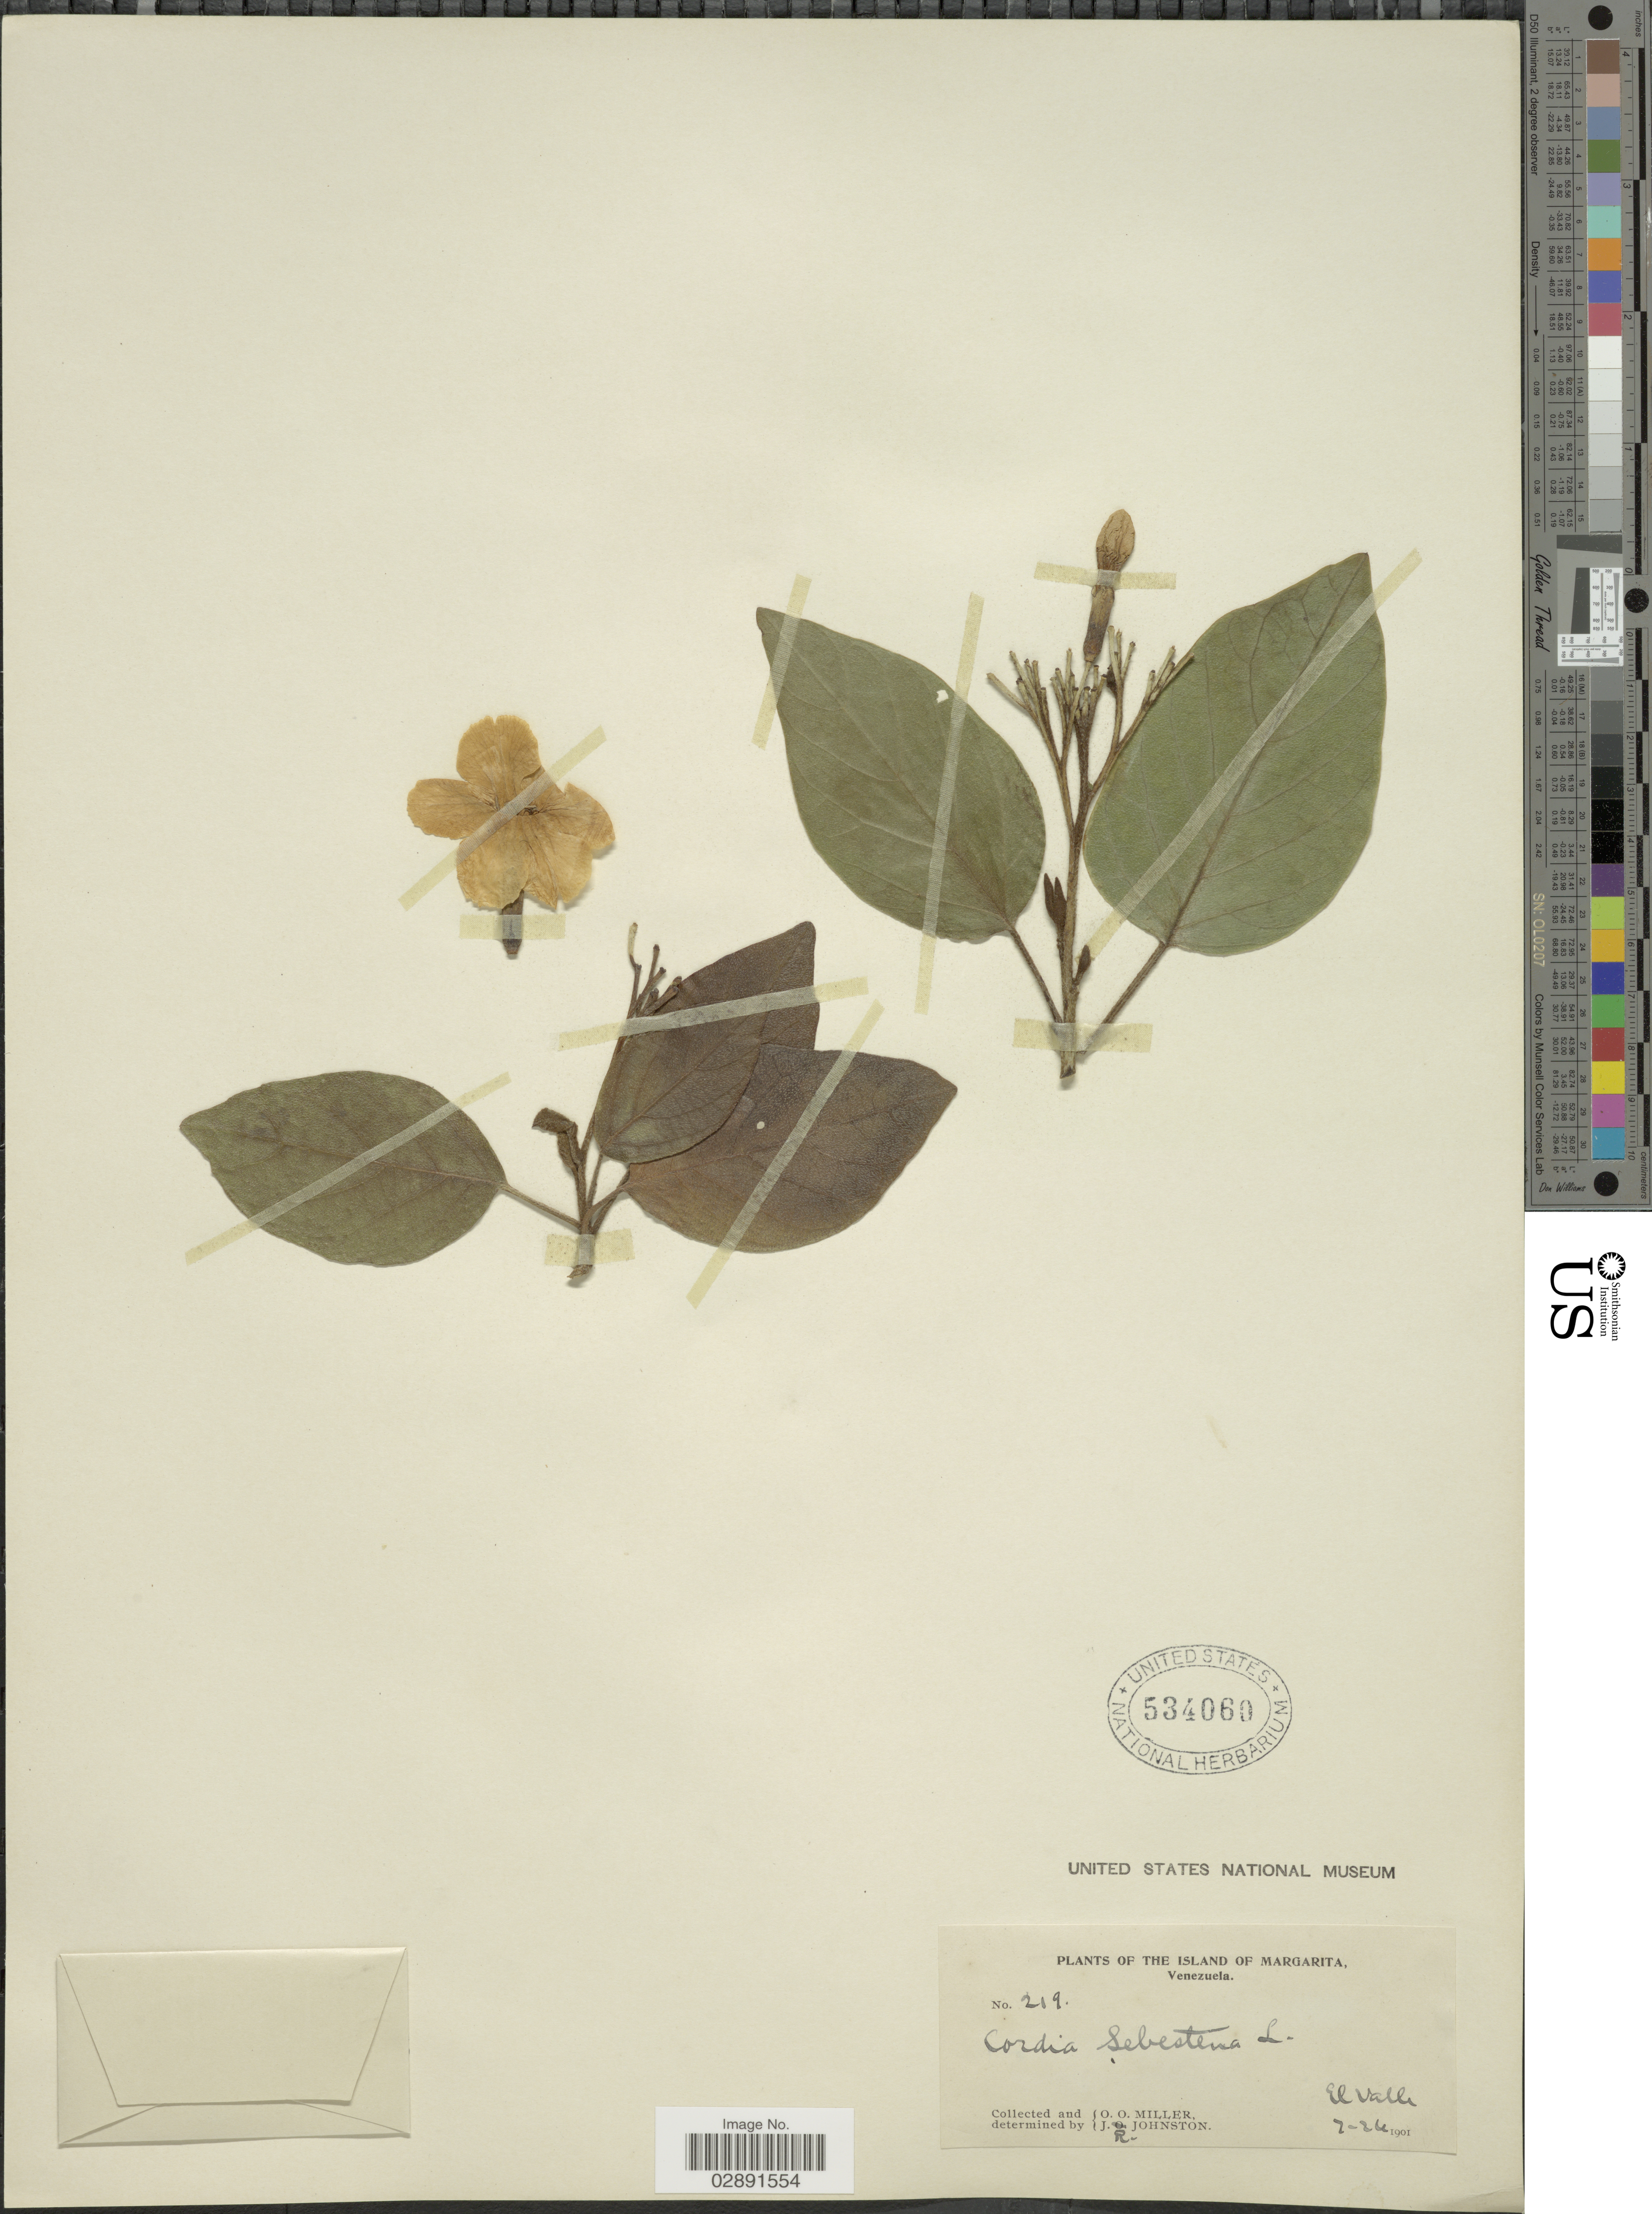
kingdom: Plantae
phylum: Tracheophyta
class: Magnoliopsida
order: Boraginales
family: Cordiaceae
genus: Cordia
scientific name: Cordia sebestena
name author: L.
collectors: O. O. Miller & J. Johnston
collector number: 219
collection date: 1901-02-24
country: Venezuela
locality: Island of Margarita.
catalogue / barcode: US 534060